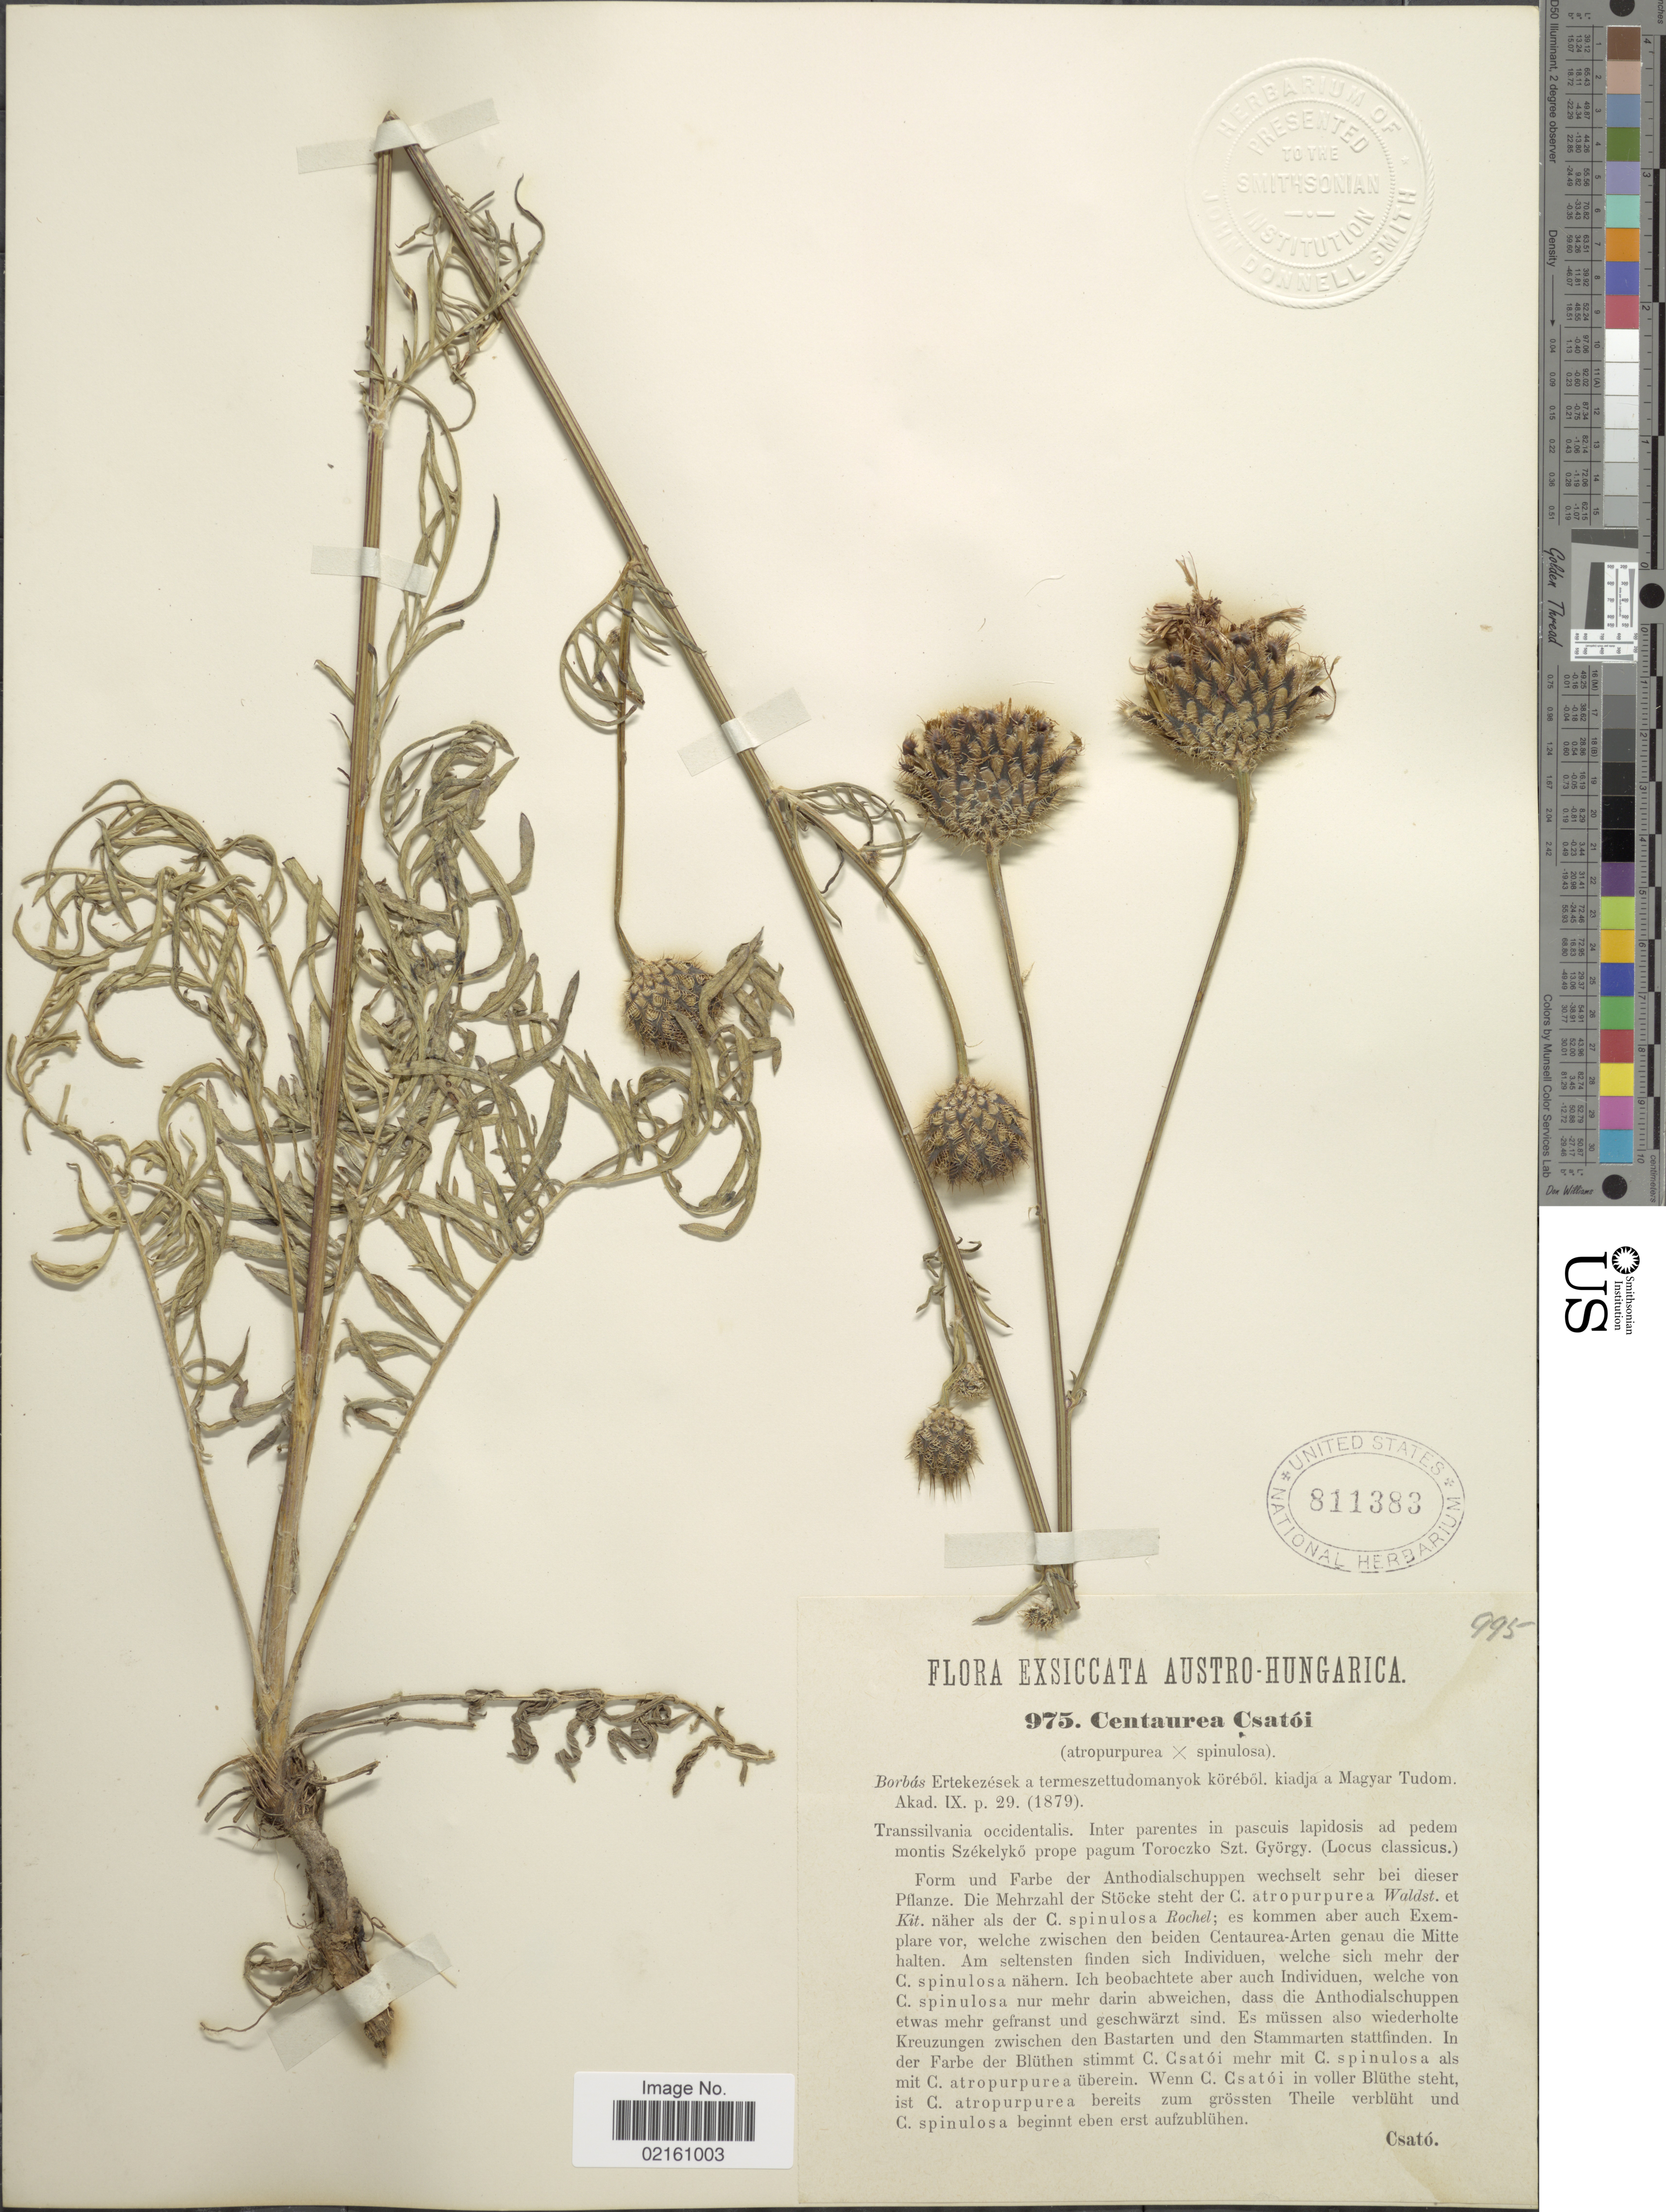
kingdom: Plantae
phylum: Tracheophyta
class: Magnoliopsida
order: Asterales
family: Asteraceae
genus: Centaurea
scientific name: Centaurea csatoi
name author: Borbás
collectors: Csató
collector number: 975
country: Romania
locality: Austro-Hungarica, Transsilvania occidentalis, montis Szekelyko prope pagum Toroczko Szt. Gyorgy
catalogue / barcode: US 811383